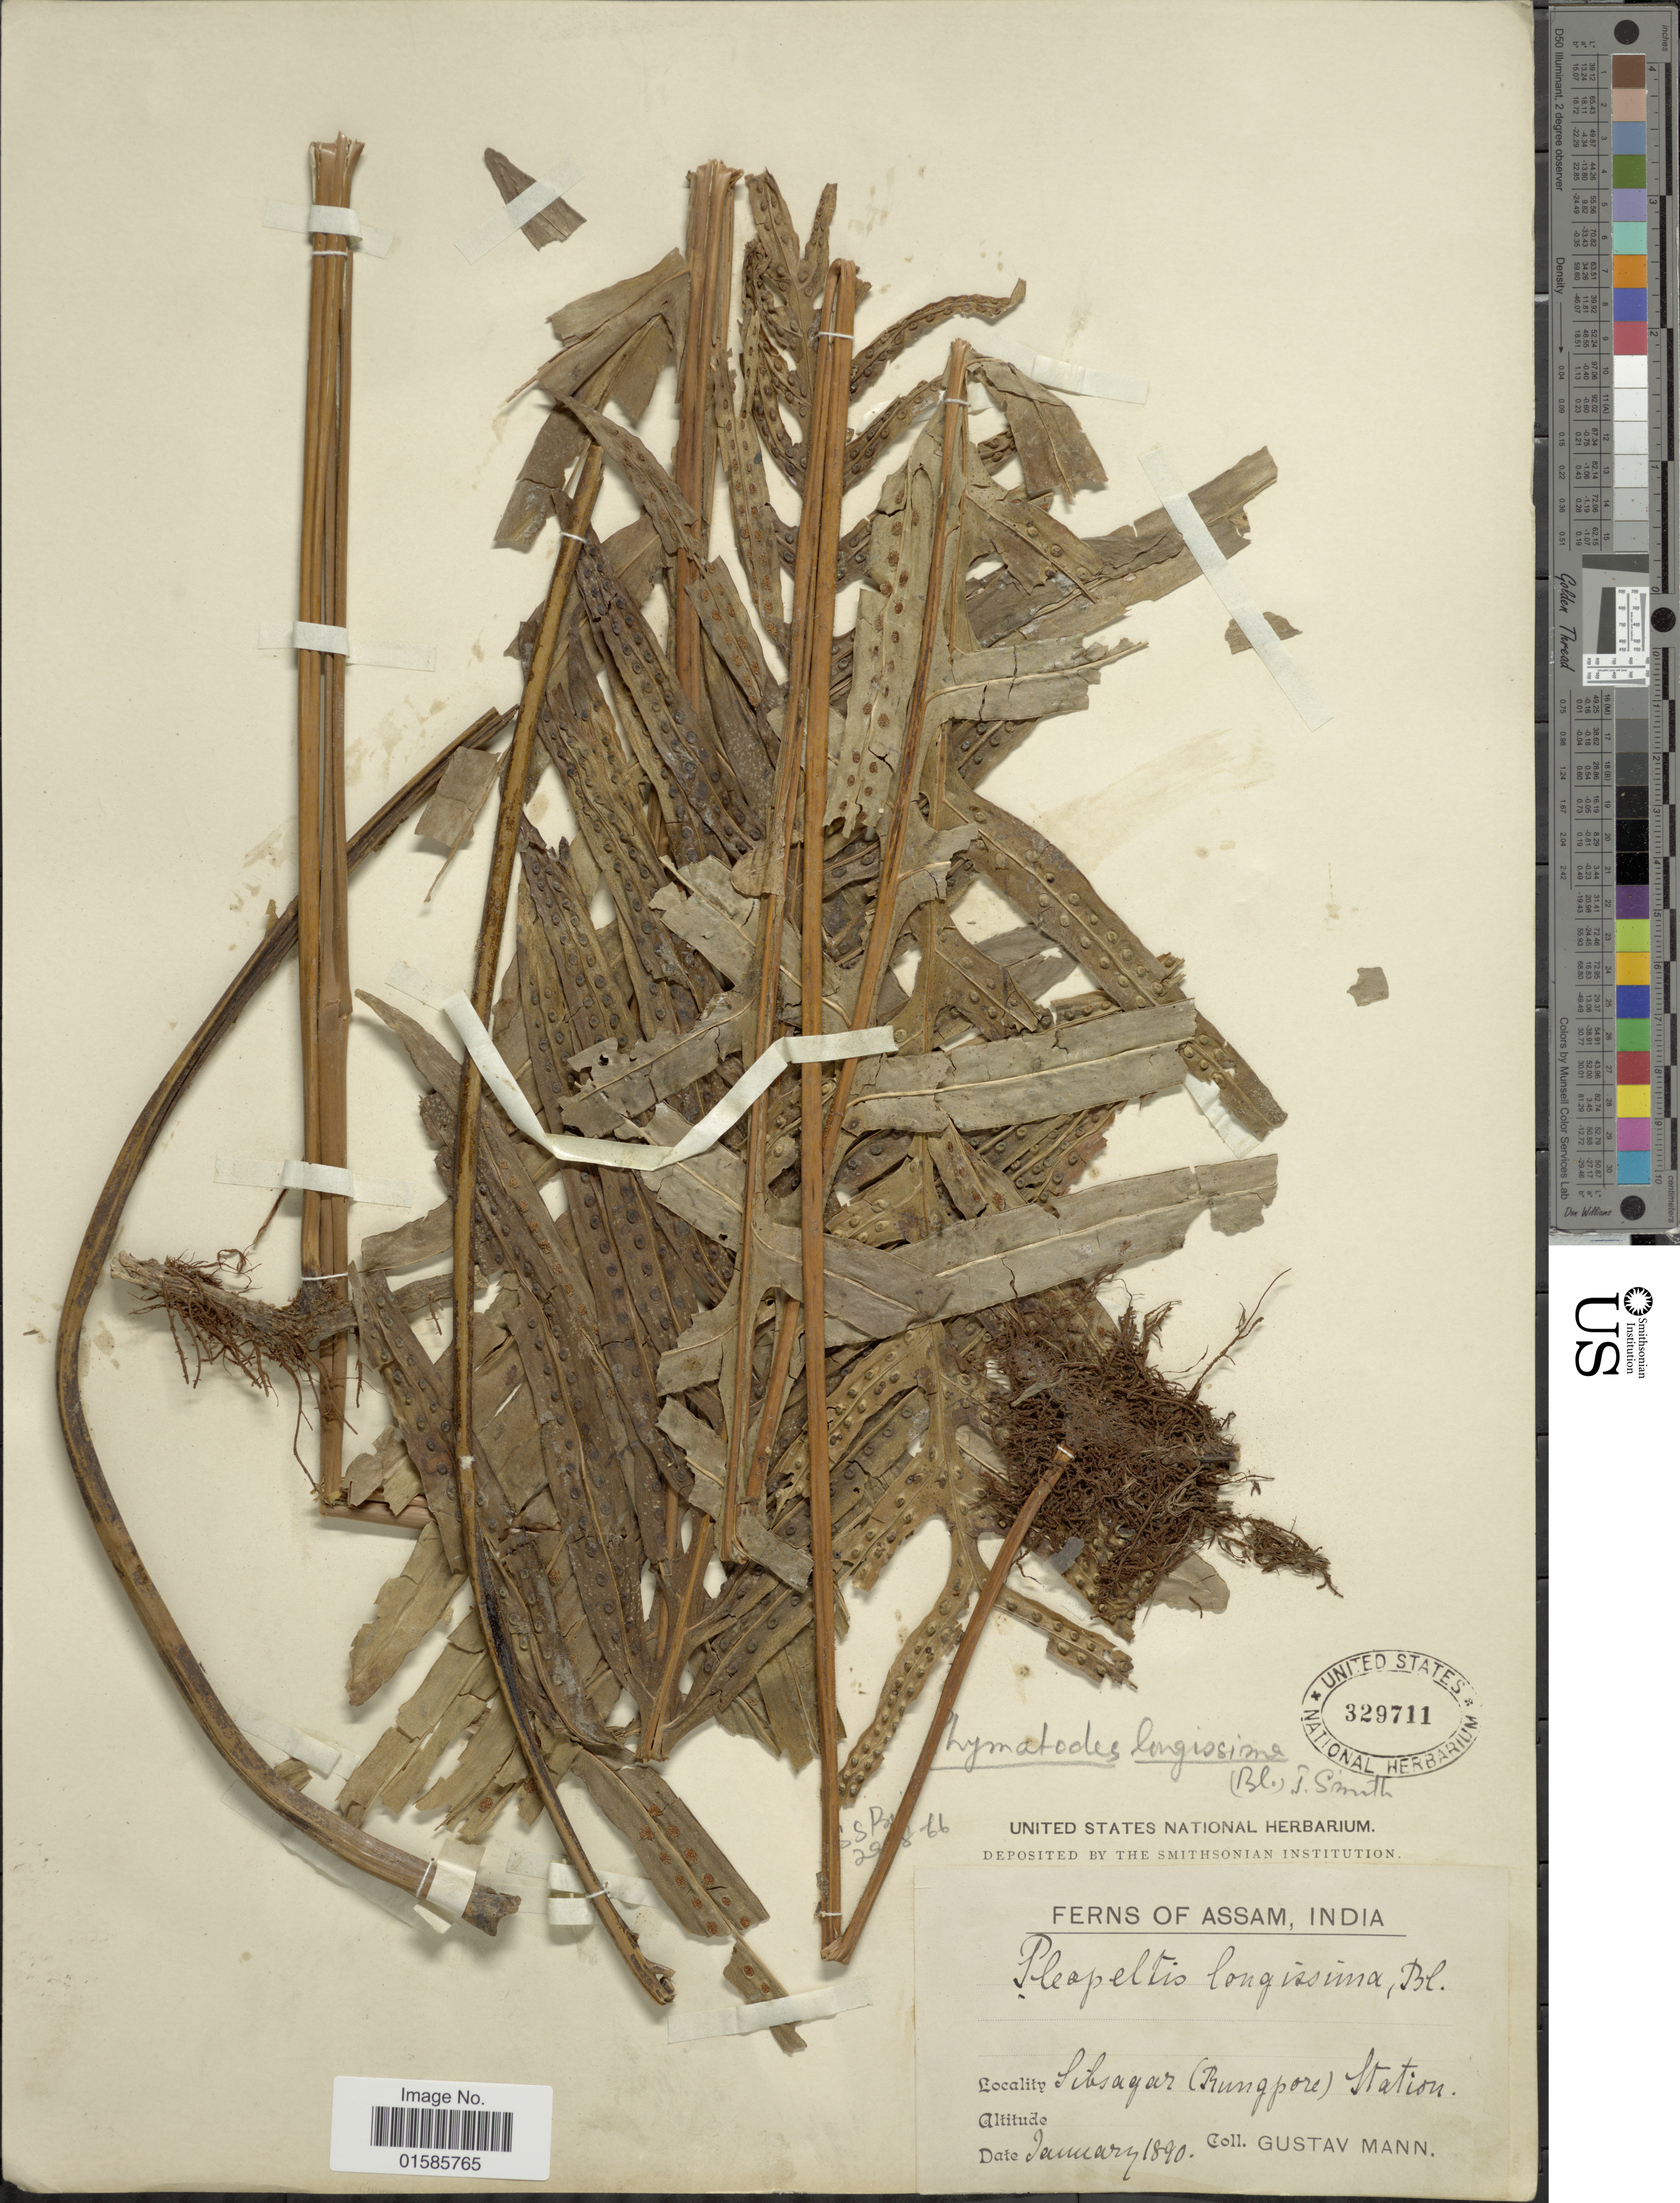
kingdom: Plantae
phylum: Tracheophyta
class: Polypodiopsida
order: Polypodiales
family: Polypodiaceae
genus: Microsorum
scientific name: Microsorum longissimum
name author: Fée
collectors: G. Mann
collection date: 1890-01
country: India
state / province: Assam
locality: Siksagar (Rungpore) Station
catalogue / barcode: US 329711